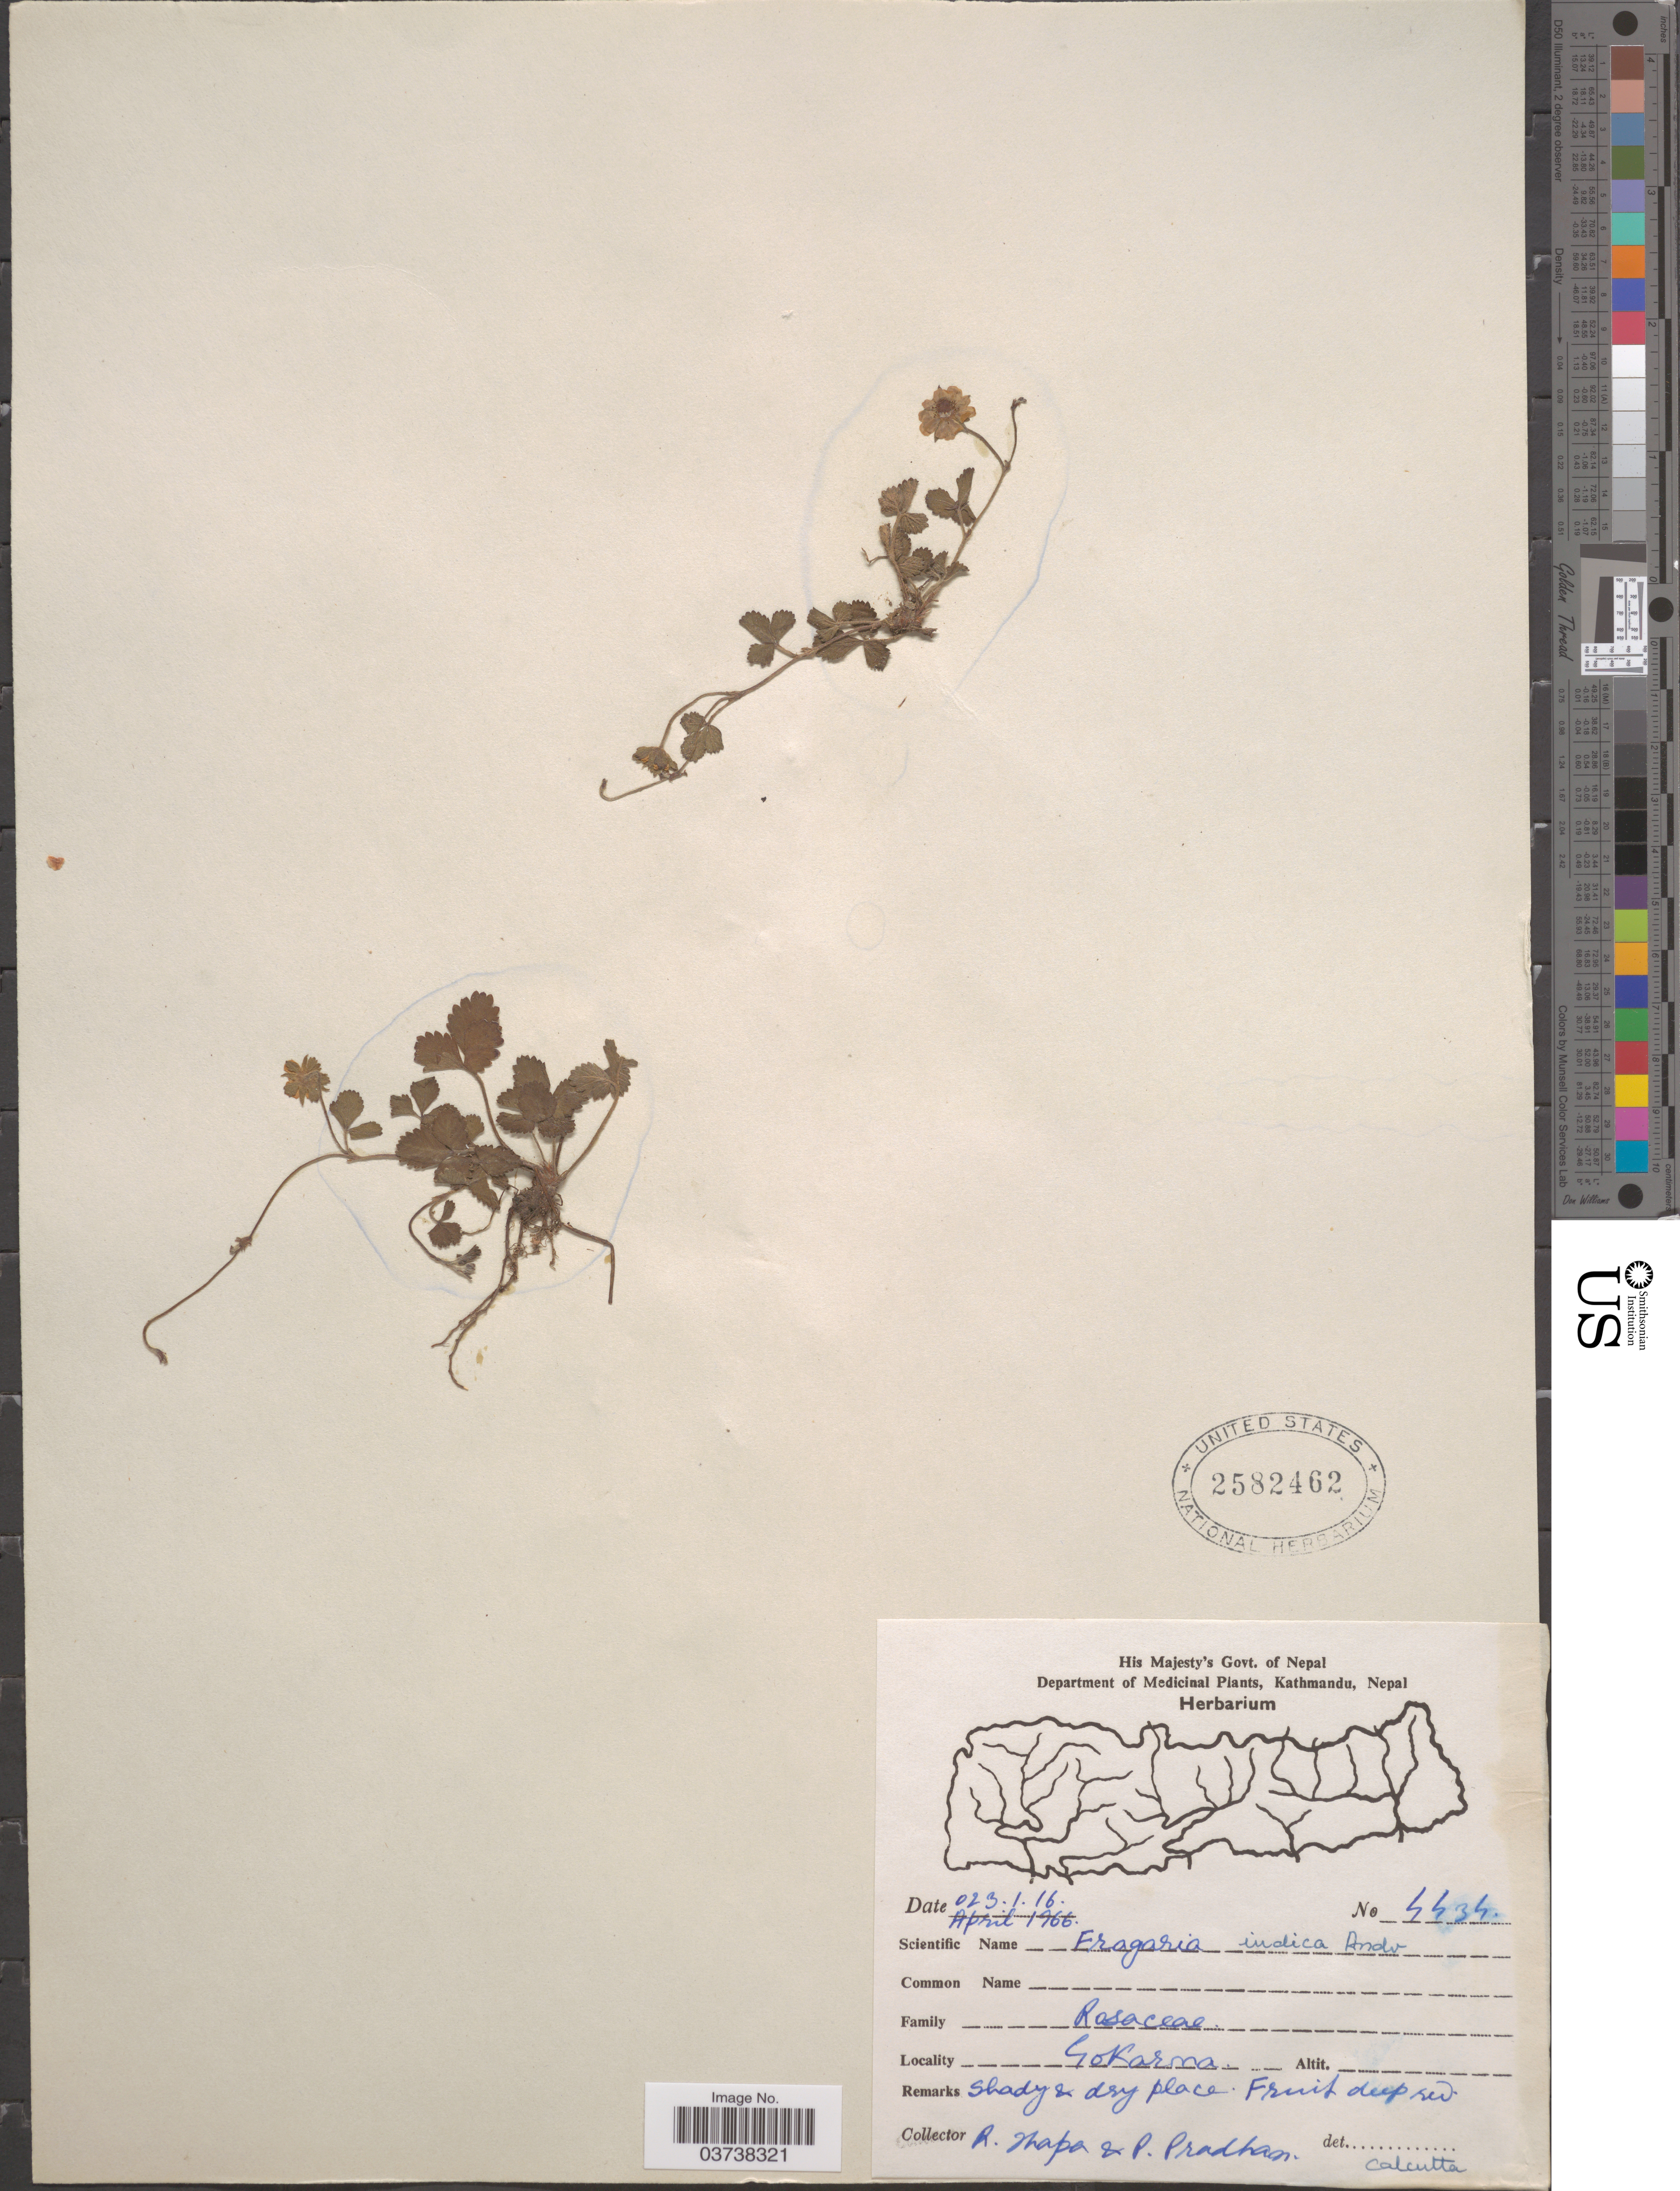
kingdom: Plantae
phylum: Tracheophyta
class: Magnoliopsida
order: Rosales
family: Rosaceae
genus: Potentilla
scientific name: Potentilla indica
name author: (Andrews) Th. Wolf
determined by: Strong, Mark T., (BOT), Smithsonian Institution - National Museum of Natural History (UNITED STATES)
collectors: R. Thapa & P. Pradhan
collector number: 4434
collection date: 1966-04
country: Nepal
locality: Gokarna.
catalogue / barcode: US 2582462